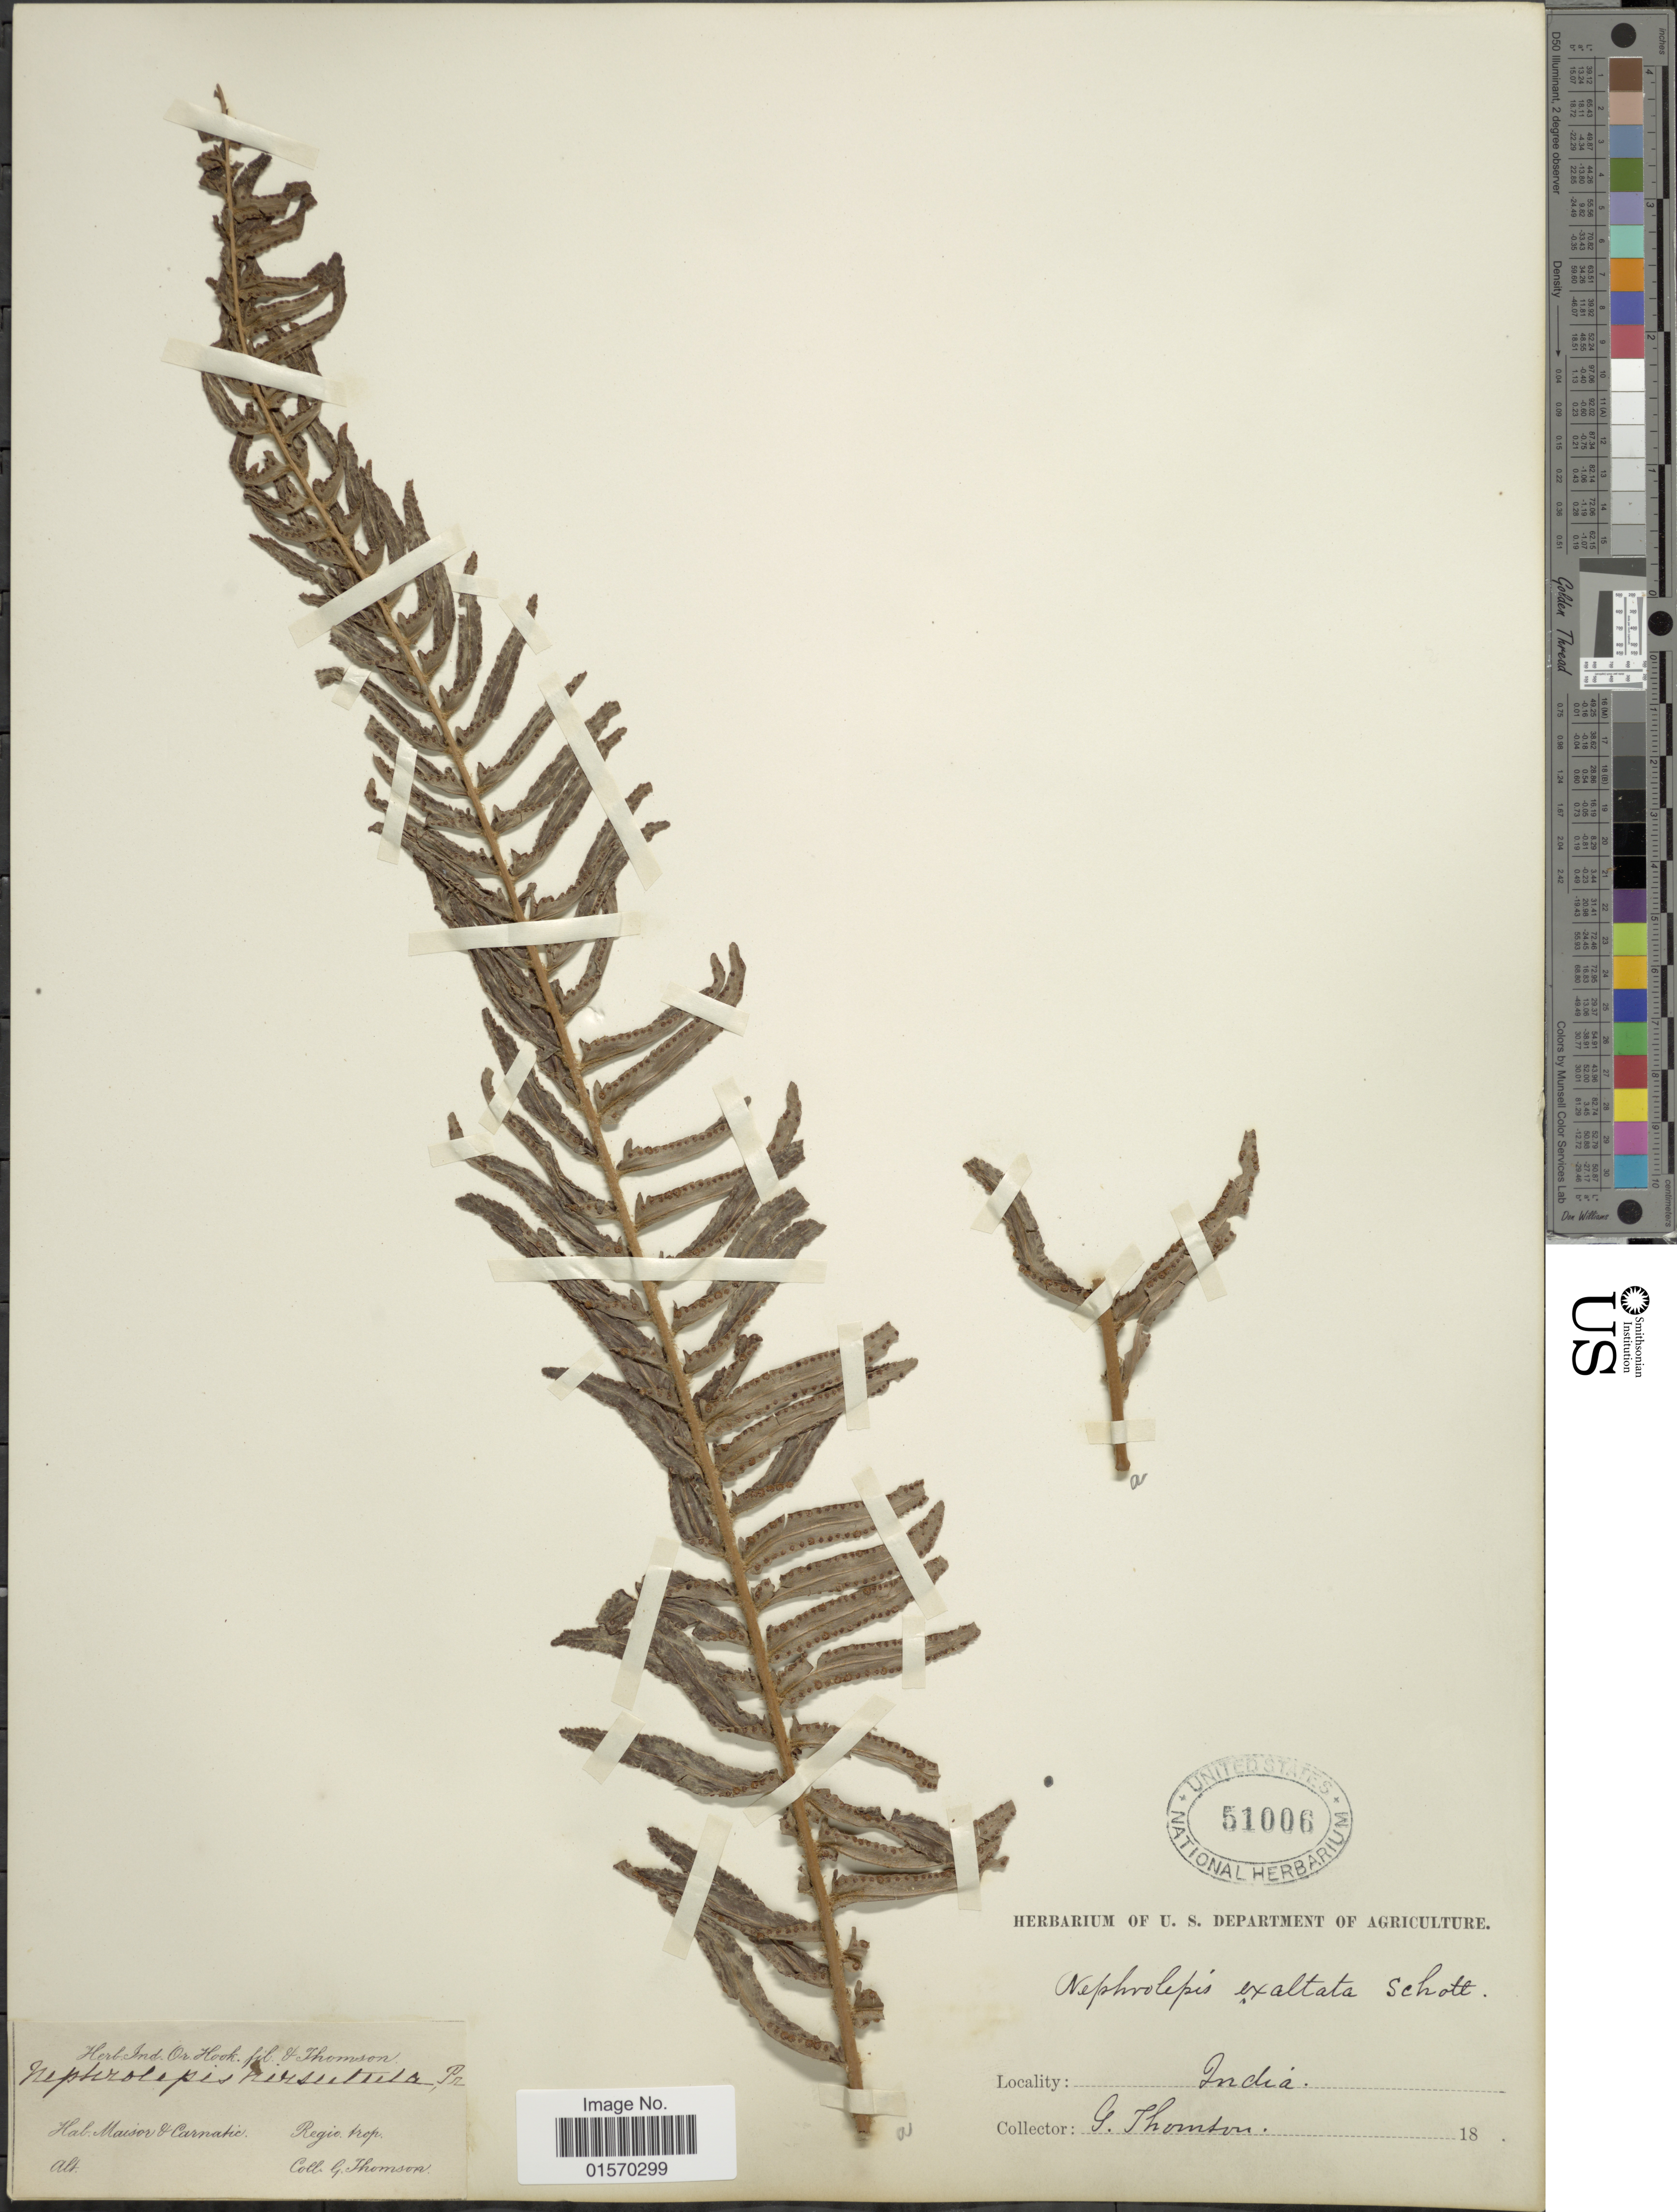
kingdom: Plantae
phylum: Tracheophyta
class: Polypodiopsida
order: Polypodiales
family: Nephrolepidaceae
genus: Nephrolepis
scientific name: Nephrolepis multiflora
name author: (Roxb.) F.M. Jarrett ex C.V. Morton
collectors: G. Thomson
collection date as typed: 18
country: India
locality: Maisor & Carnatic. Regio. trop.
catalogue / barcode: US 51006